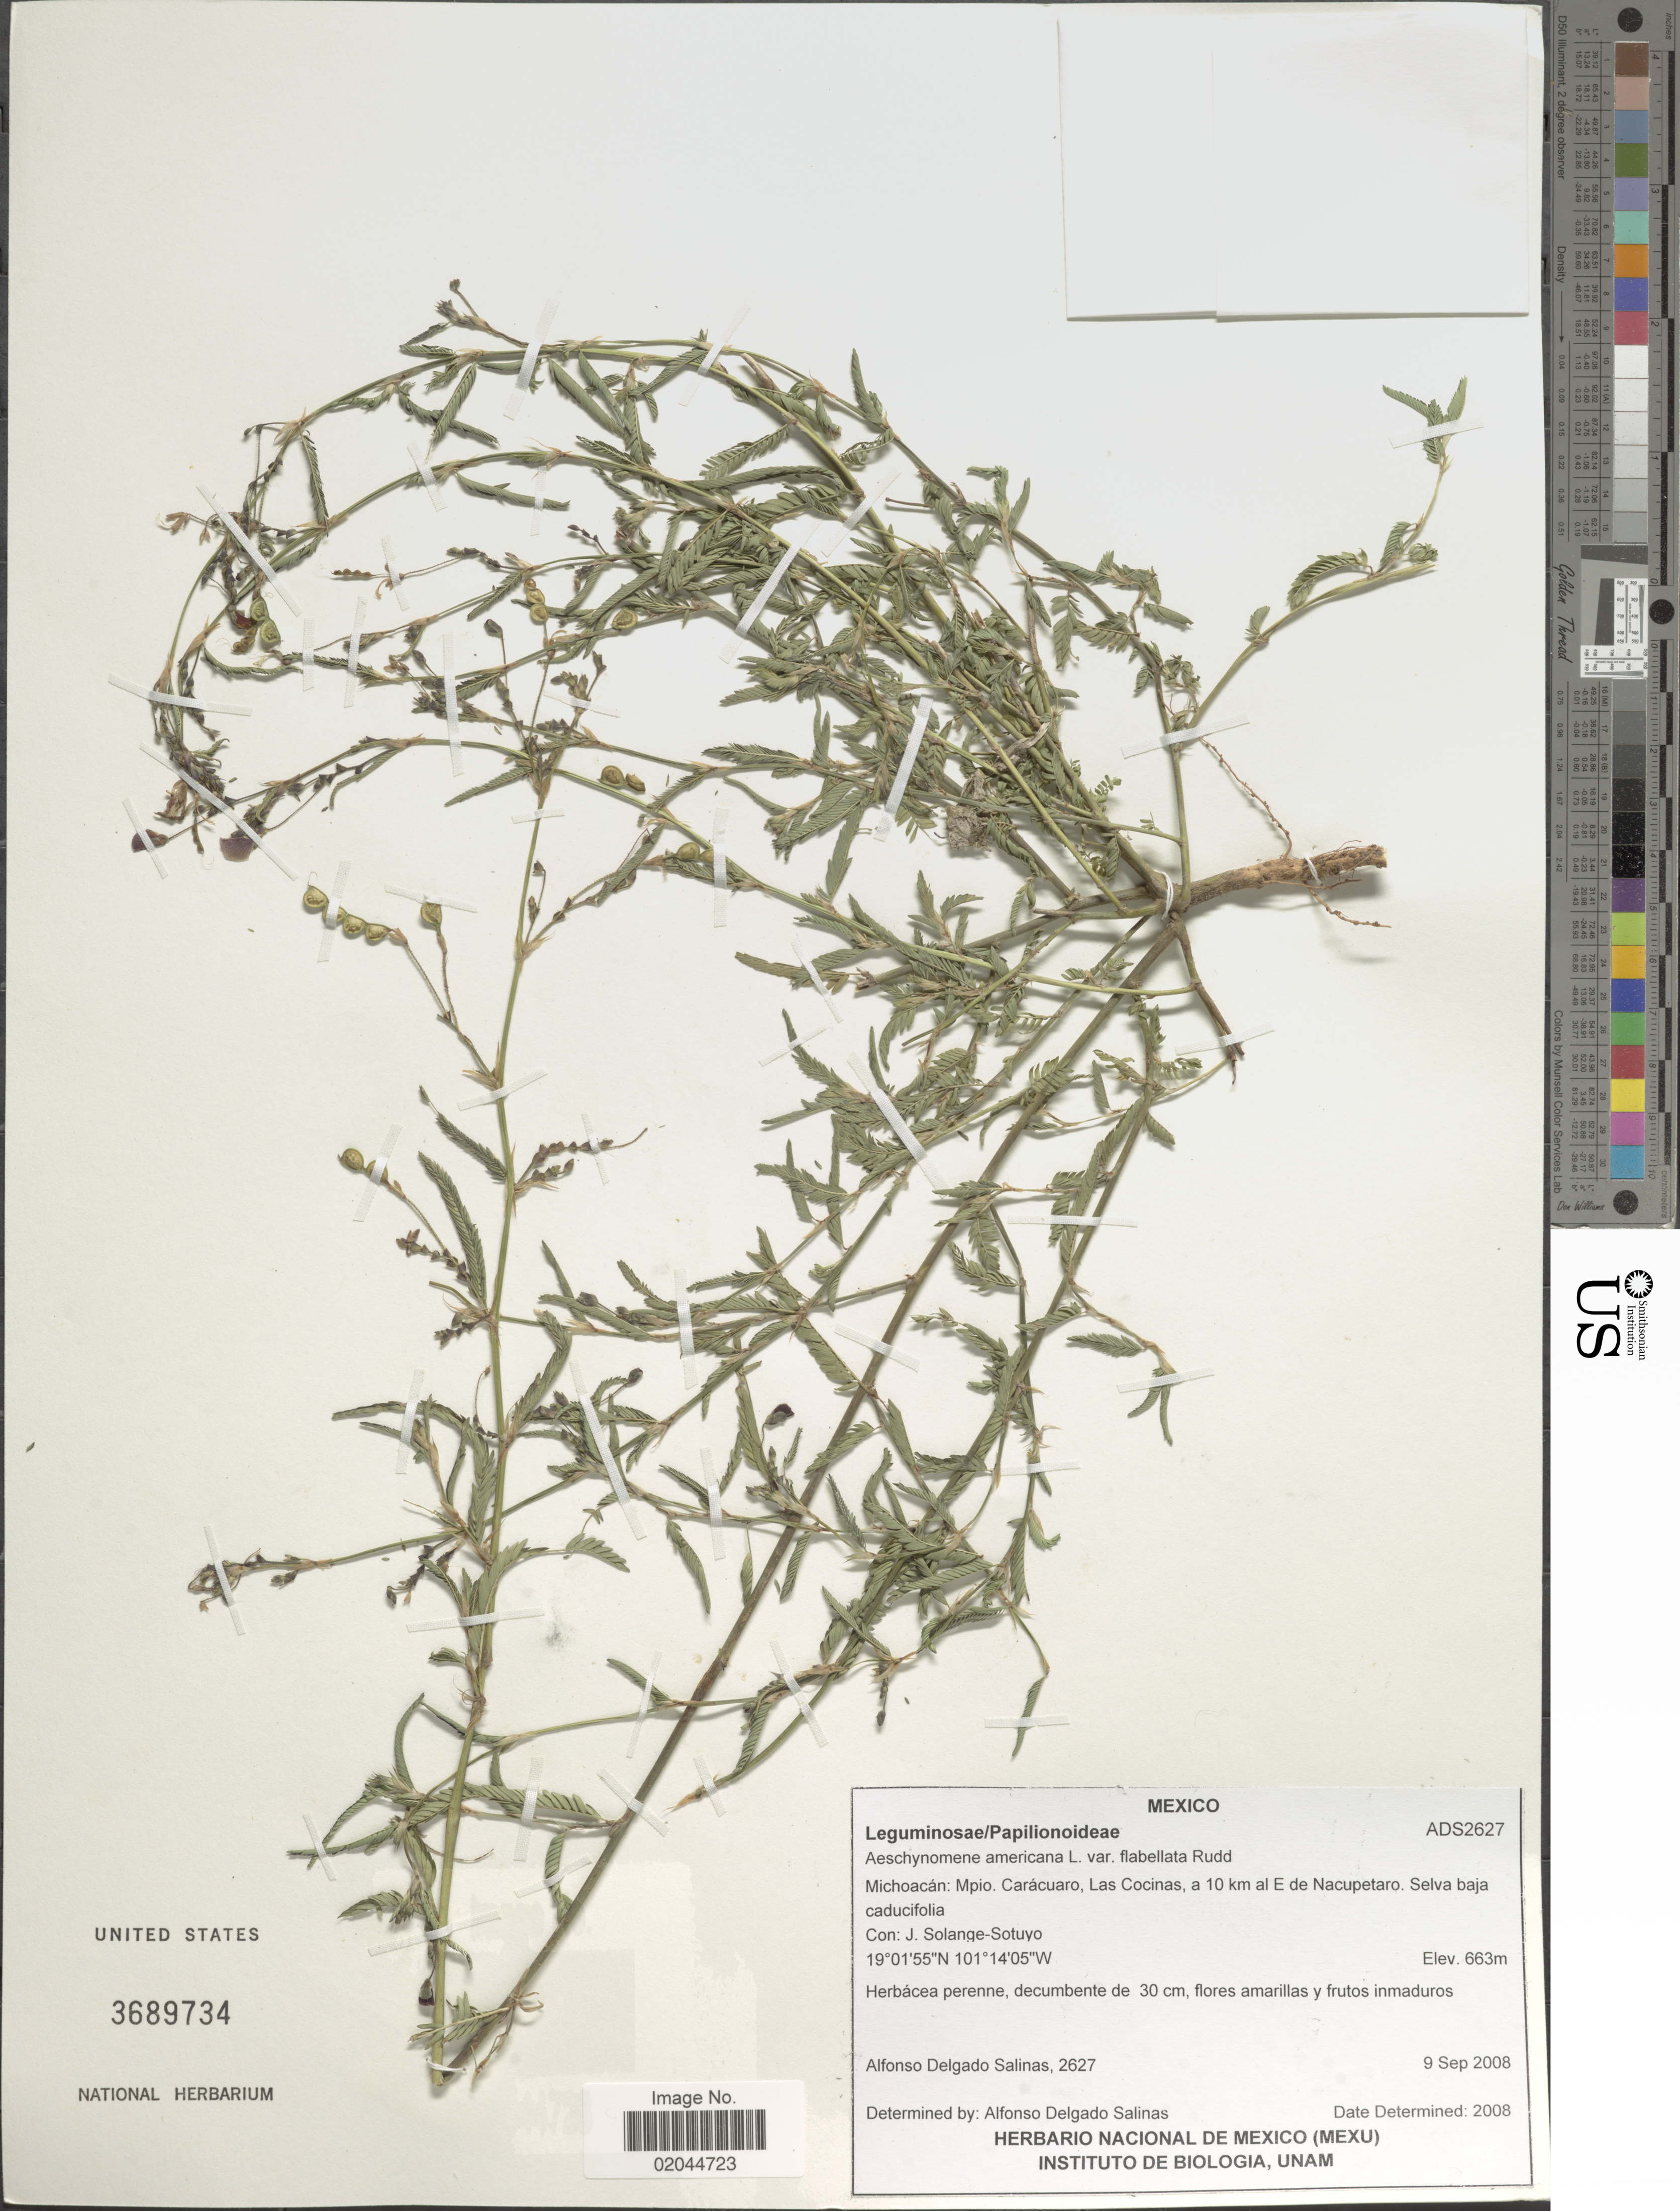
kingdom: Plantae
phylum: Tracheophyta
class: Magnoliopsida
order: Fabales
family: Fabaceae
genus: Aeschynomene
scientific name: Aeschynomene americana var. flabellata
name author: Rudd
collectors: A. Delgado S. & J. Sotuyo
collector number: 2627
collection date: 2008-12-09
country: Mexico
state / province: Michoacán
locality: Mpio. Caracuaro, Las Cocinas, a 10 km al E de Nacupetaro, Selva baja caducifolia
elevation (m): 663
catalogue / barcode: US 3689734